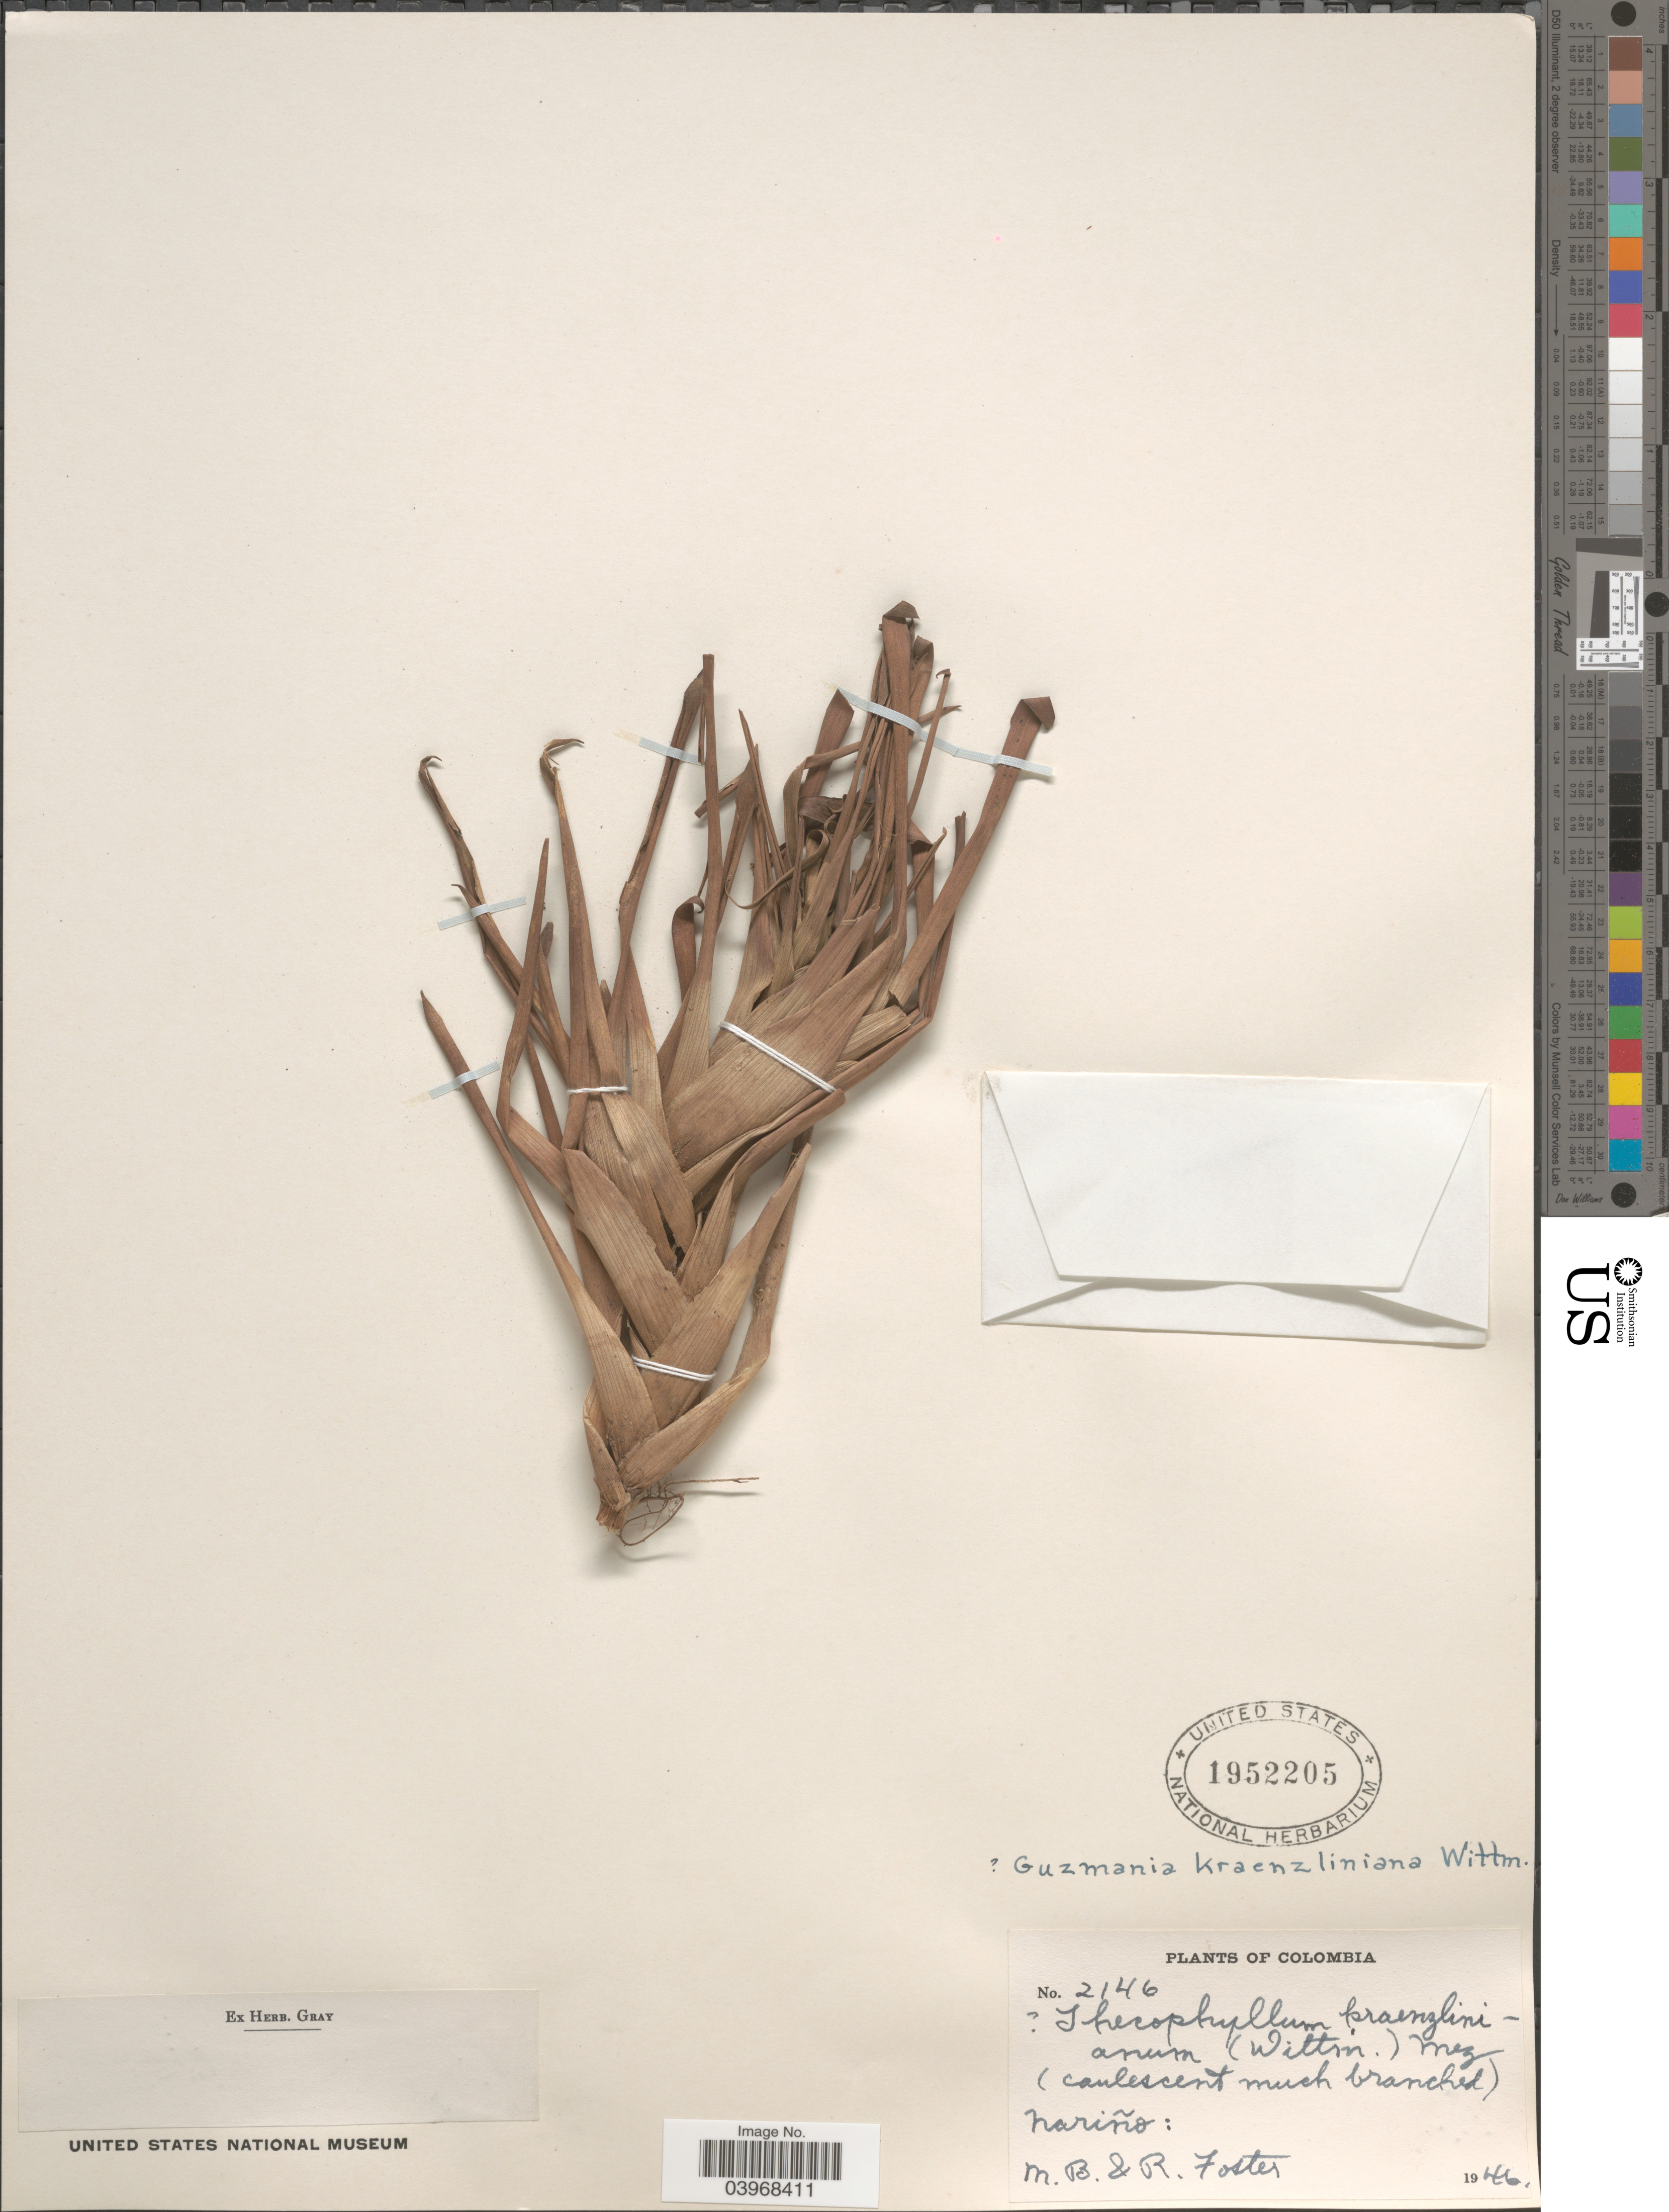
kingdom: Plantae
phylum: Tracheophyta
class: Liliopsida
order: Poales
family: Bromeliaceae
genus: Guzmania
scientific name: Guzmania kraenzliniana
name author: Wittm.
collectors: M. B. Foster & R. Foster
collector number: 2146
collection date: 1946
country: Colombia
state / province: Nariño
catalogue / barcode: US 1952205